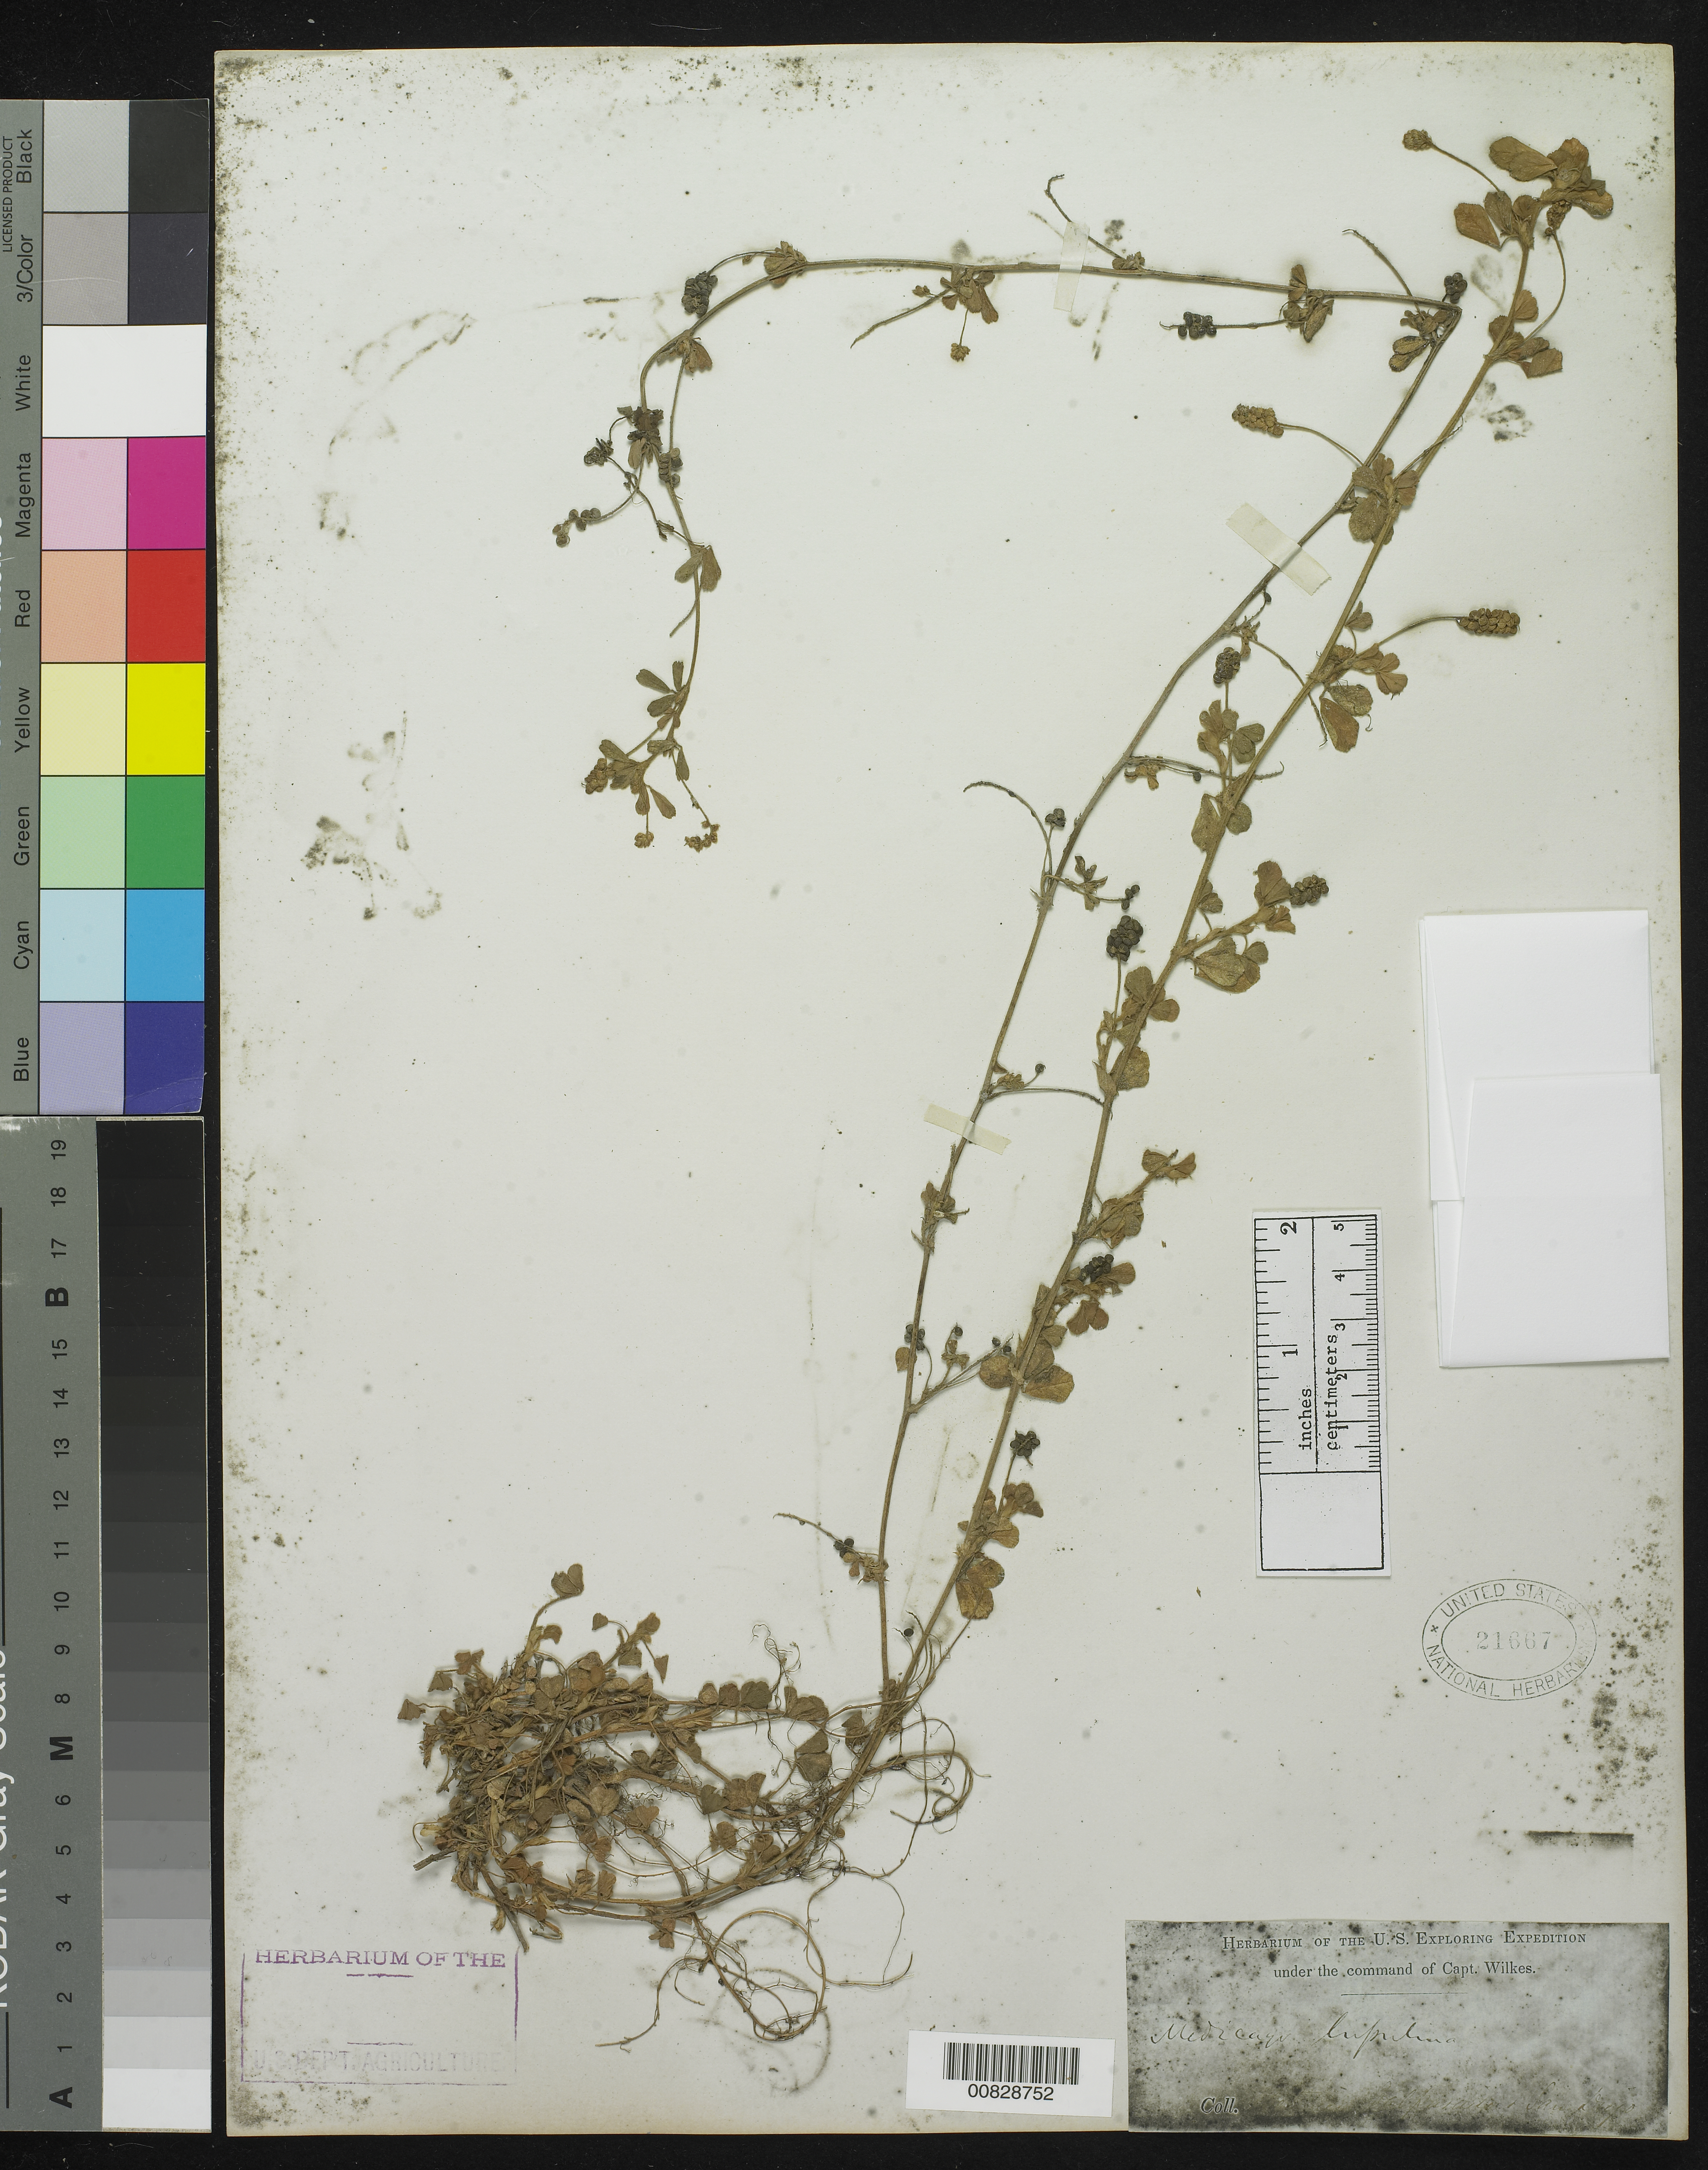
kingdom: Plantae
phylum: Tracheophyta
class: Magnoliopsida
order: Fabales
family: Fabaceae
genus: Medicago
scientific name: Medicago lupulina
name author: L.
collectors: Wilkes Explor. Exped.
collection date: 1838/1842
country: Chile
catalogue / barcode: US 21667